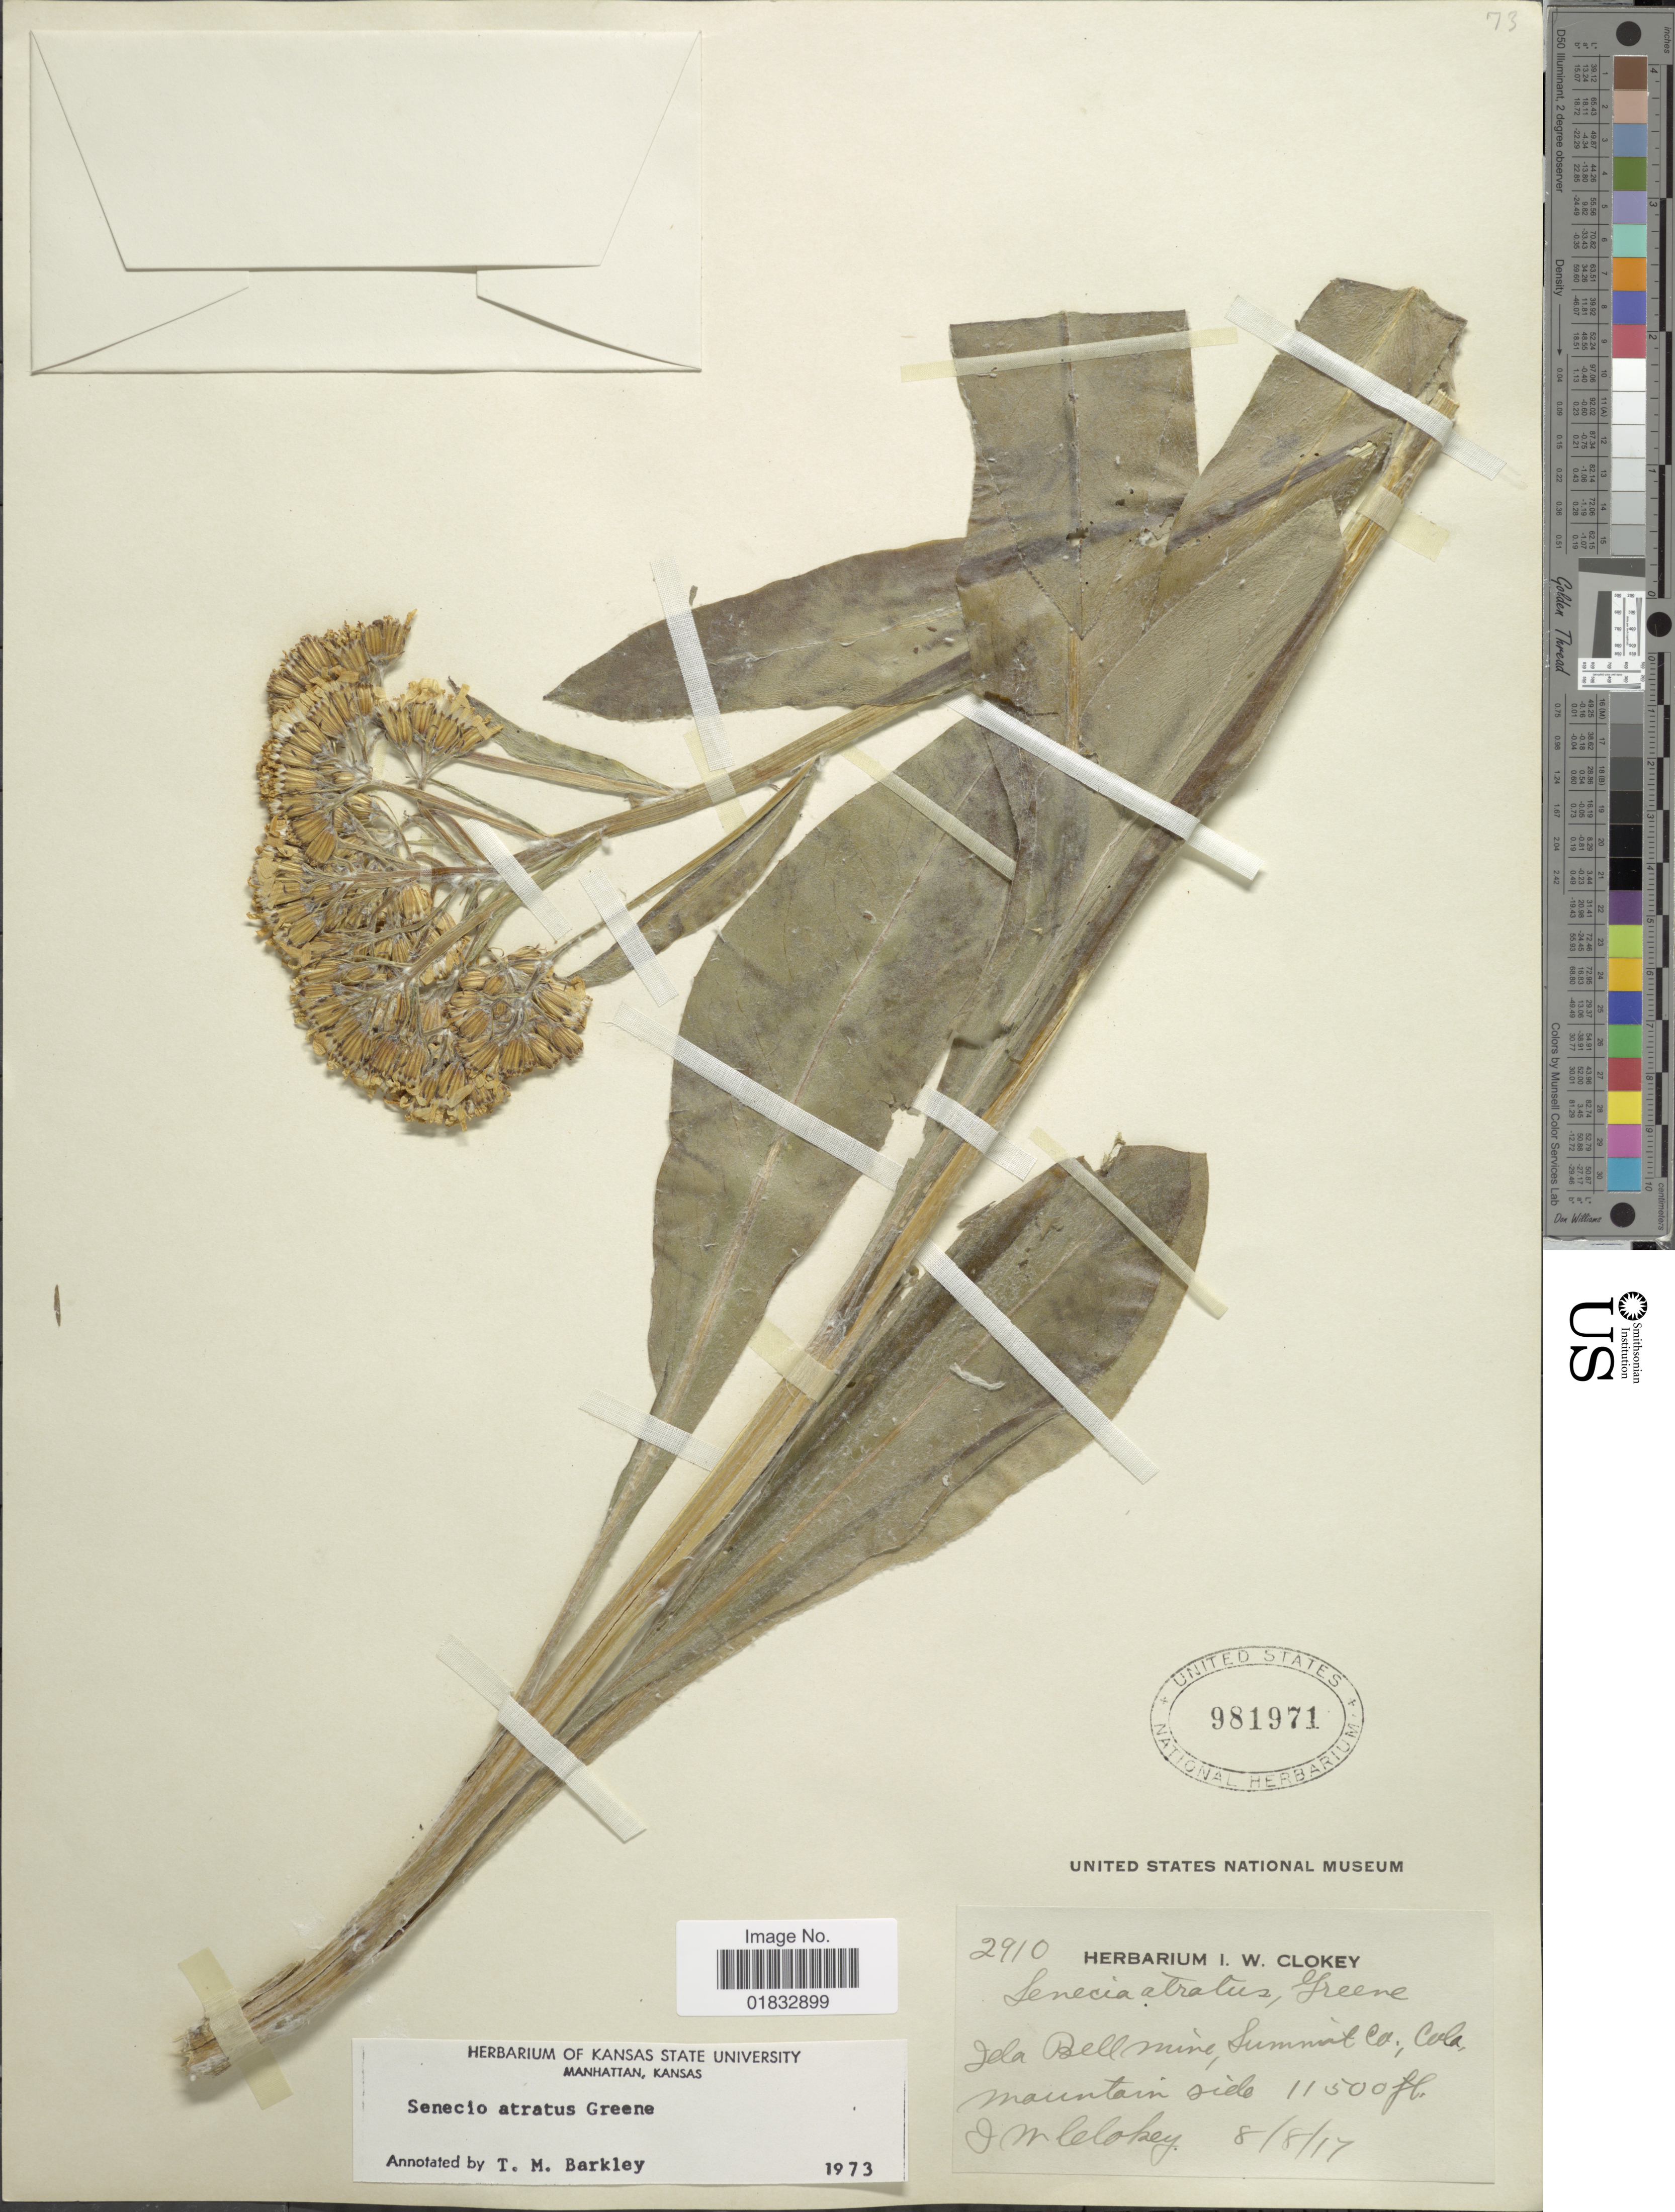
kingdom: Plantae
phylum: Tracheophyta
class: Magnoliopsida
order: Asterales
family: Asteraceae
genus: Senecio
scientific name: Senecio atratus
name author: Greene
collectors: I. W. Clokey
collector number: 2910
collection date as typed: Transcribed d/m/y: 8/8/17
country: United States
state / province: Colorado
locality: Ida Bell Mine, Summit Co, Mountains side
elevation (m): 3505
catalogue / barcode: US 981971